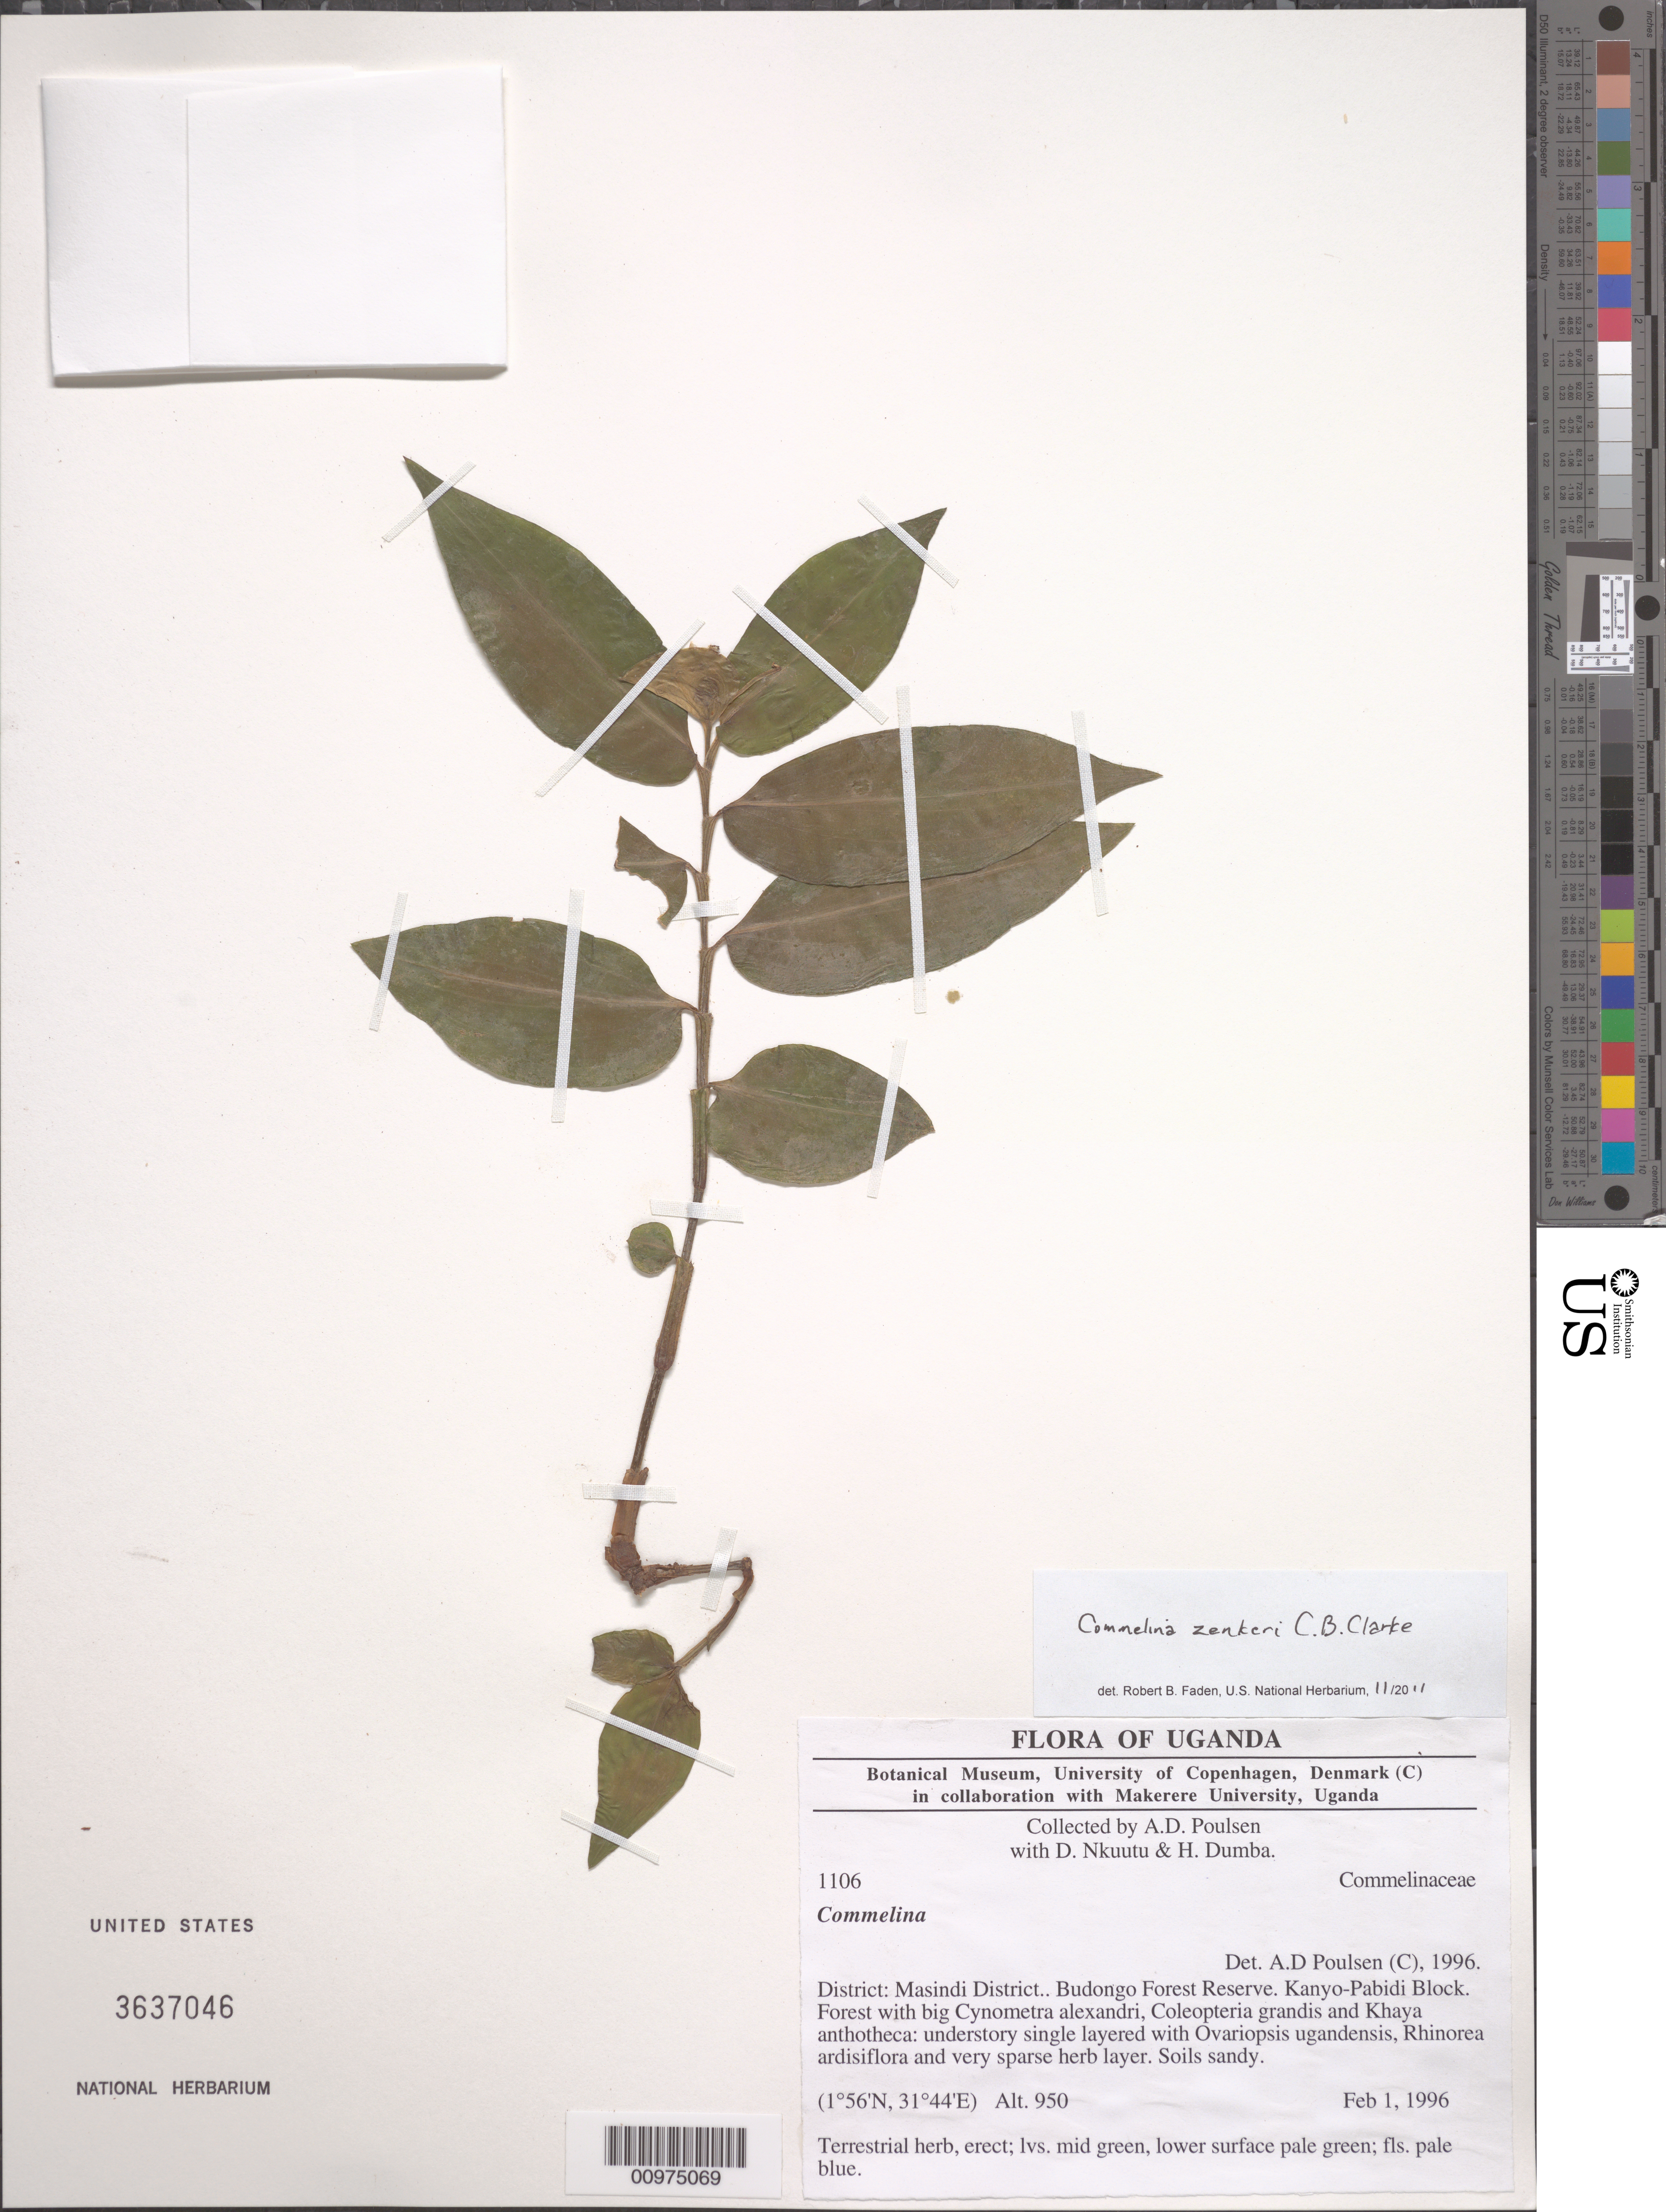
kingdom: Plantae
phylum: Tracheophyta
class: Liliopsida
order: Commelinales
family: Commelinaceae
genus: Commelina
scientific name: Commelina zenkeri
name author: C.B. Clarke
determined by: Faden, Robert B., (US), Smithsonian Institution - National Museum of Natural History (UNITED STATES)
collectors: A. Poulsen et al.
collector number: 1106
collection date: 1996-02-01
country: Uganda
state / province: Western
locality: Budongo Forest Reserve. Kanyo-Pabidi Block. Forest with big Cynometra alexandri, Coleopteria grandis and Khaya anthotheca: understory siingle layered with Ovariopsis ugandensis, Rhinorea ardisiflara and very sparse herb layer.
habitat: Soils sandy.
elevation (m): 950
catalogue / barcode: US 3637046